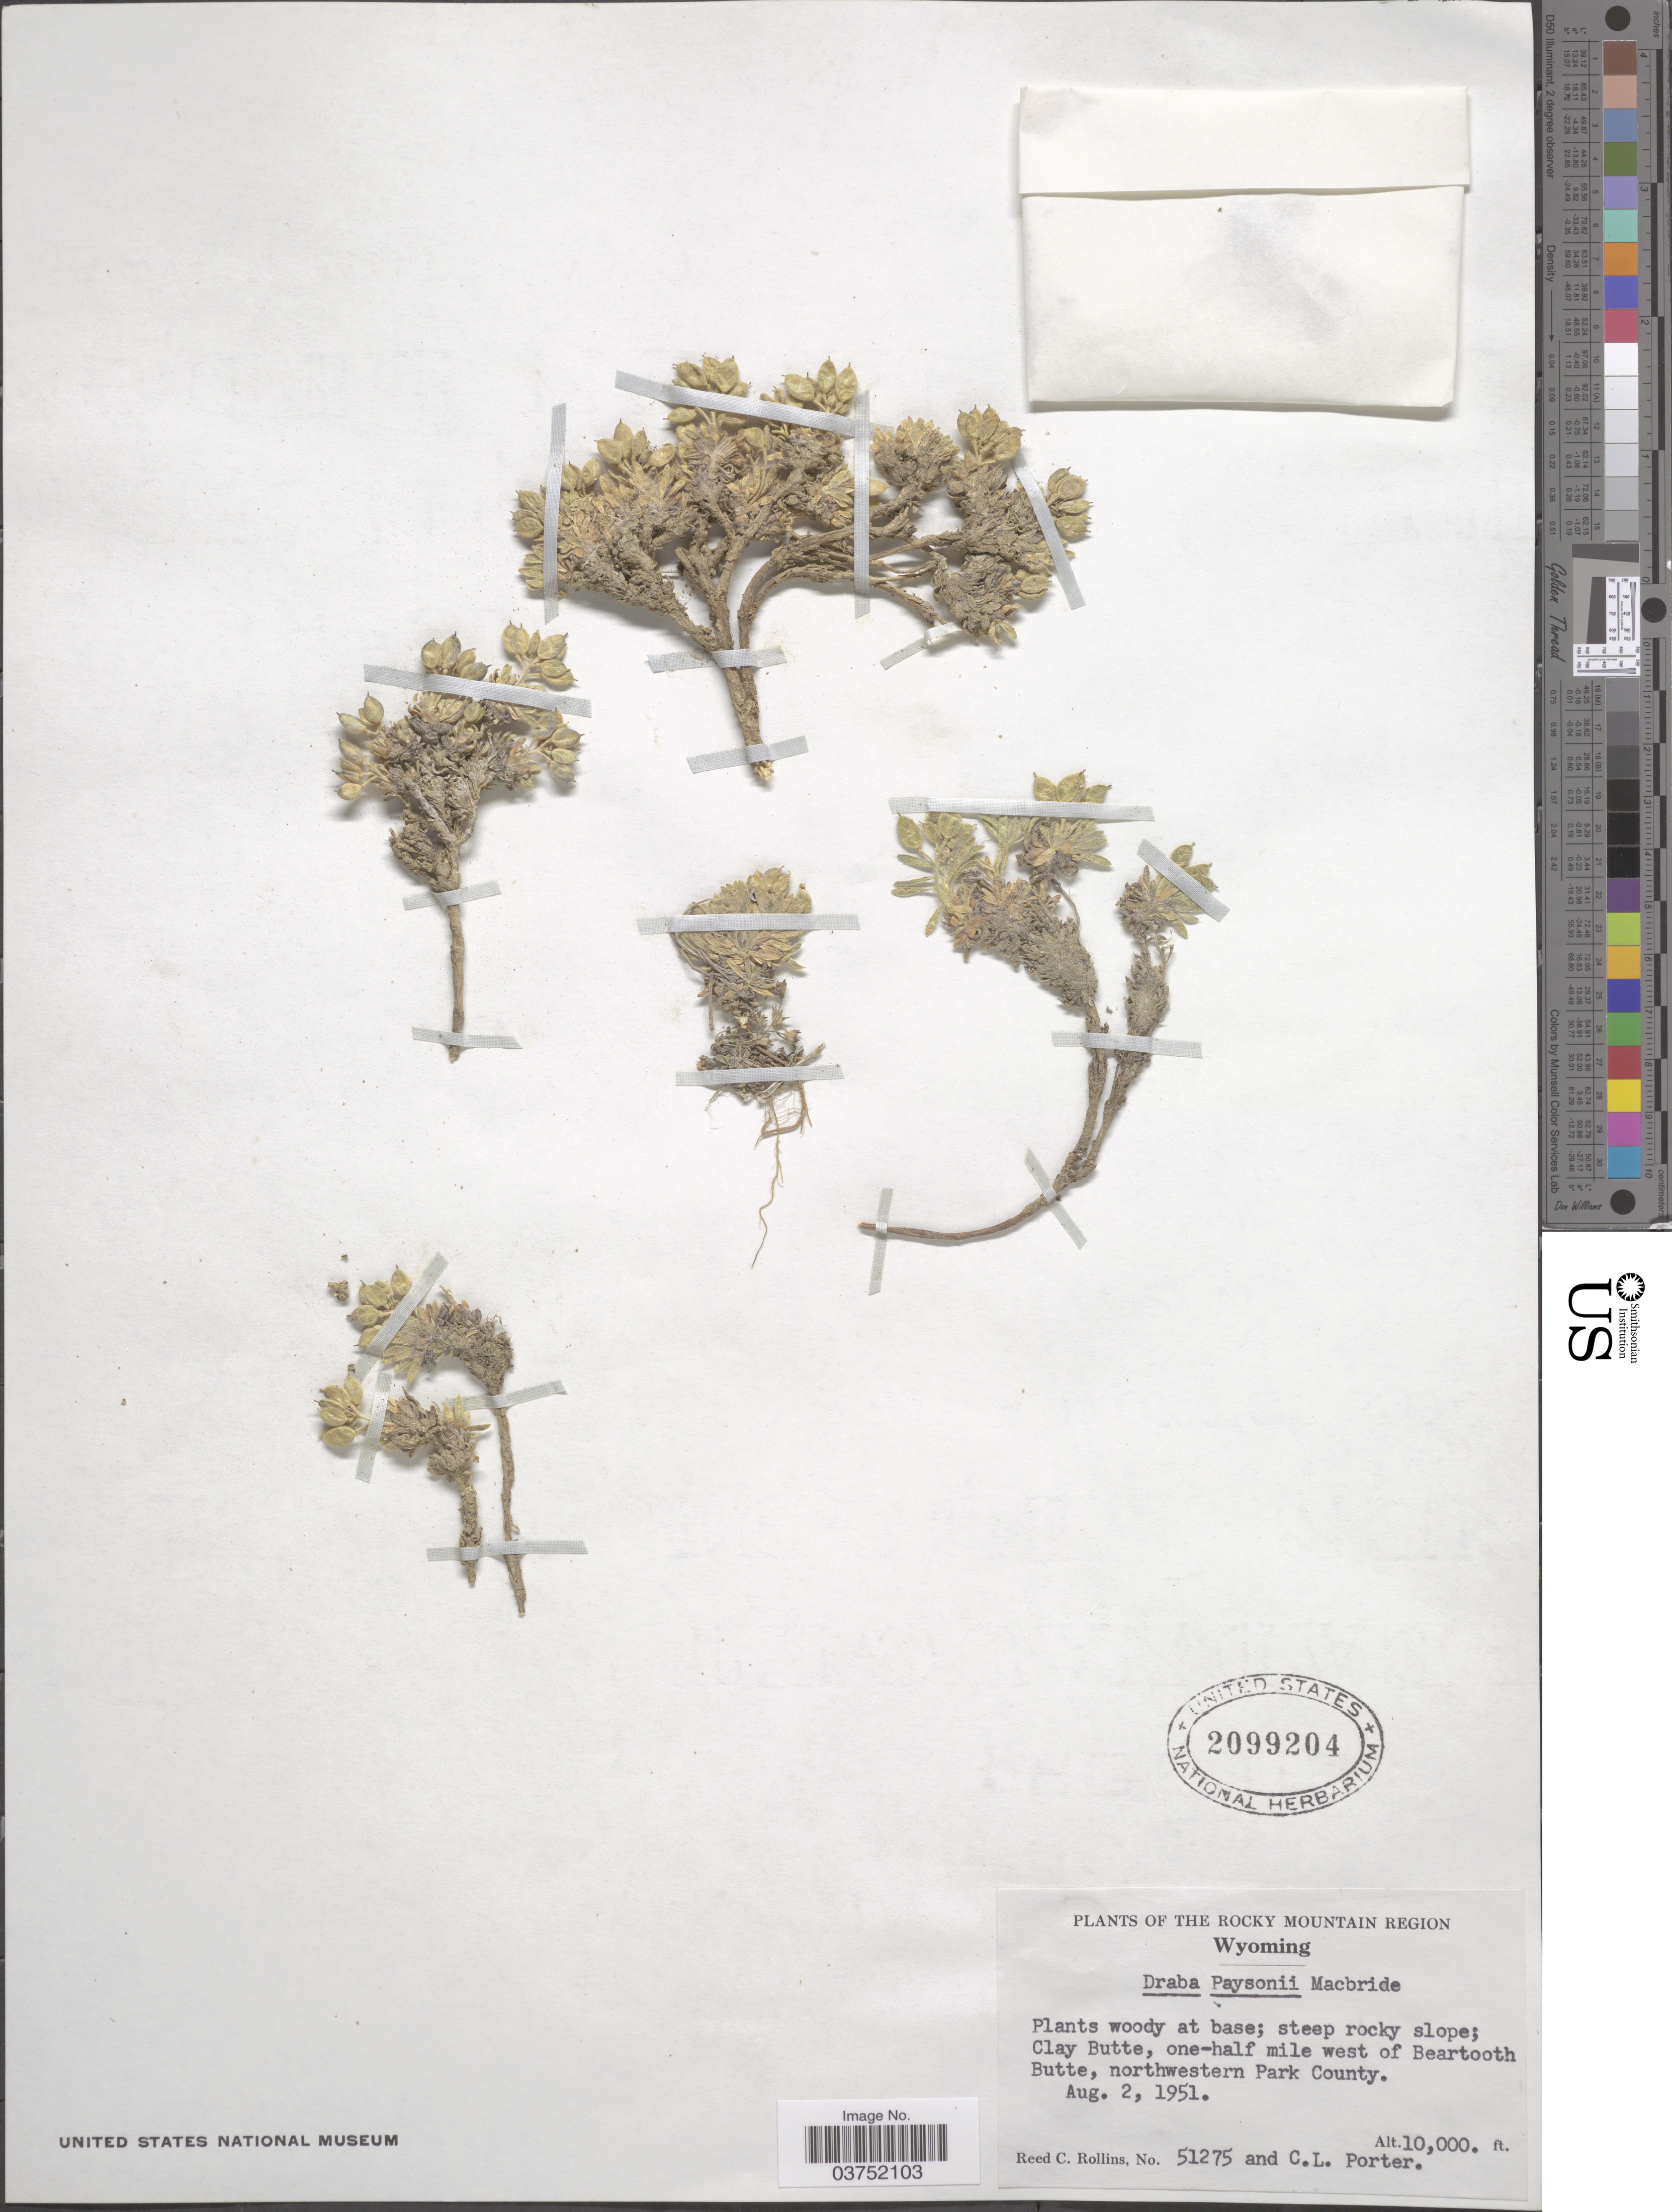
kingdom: Plantae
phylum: Tracheophyta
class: Magnoliopsida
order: Brassicales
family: Brassicaceae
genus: Draba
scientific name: Draba paysonii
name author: J.F. Macbr.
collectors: R. C. Rollins & C. L. Porter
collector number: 51275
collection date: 1951-08-02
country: United States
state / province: Wyoming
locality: The Rocky Mountain Region. Steep rocky slope; Clay Butte, one-half mile west of Beartooth Butte, northwestern Park County.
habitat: steep rocky slope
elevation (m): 3048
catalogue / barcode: US 2099204